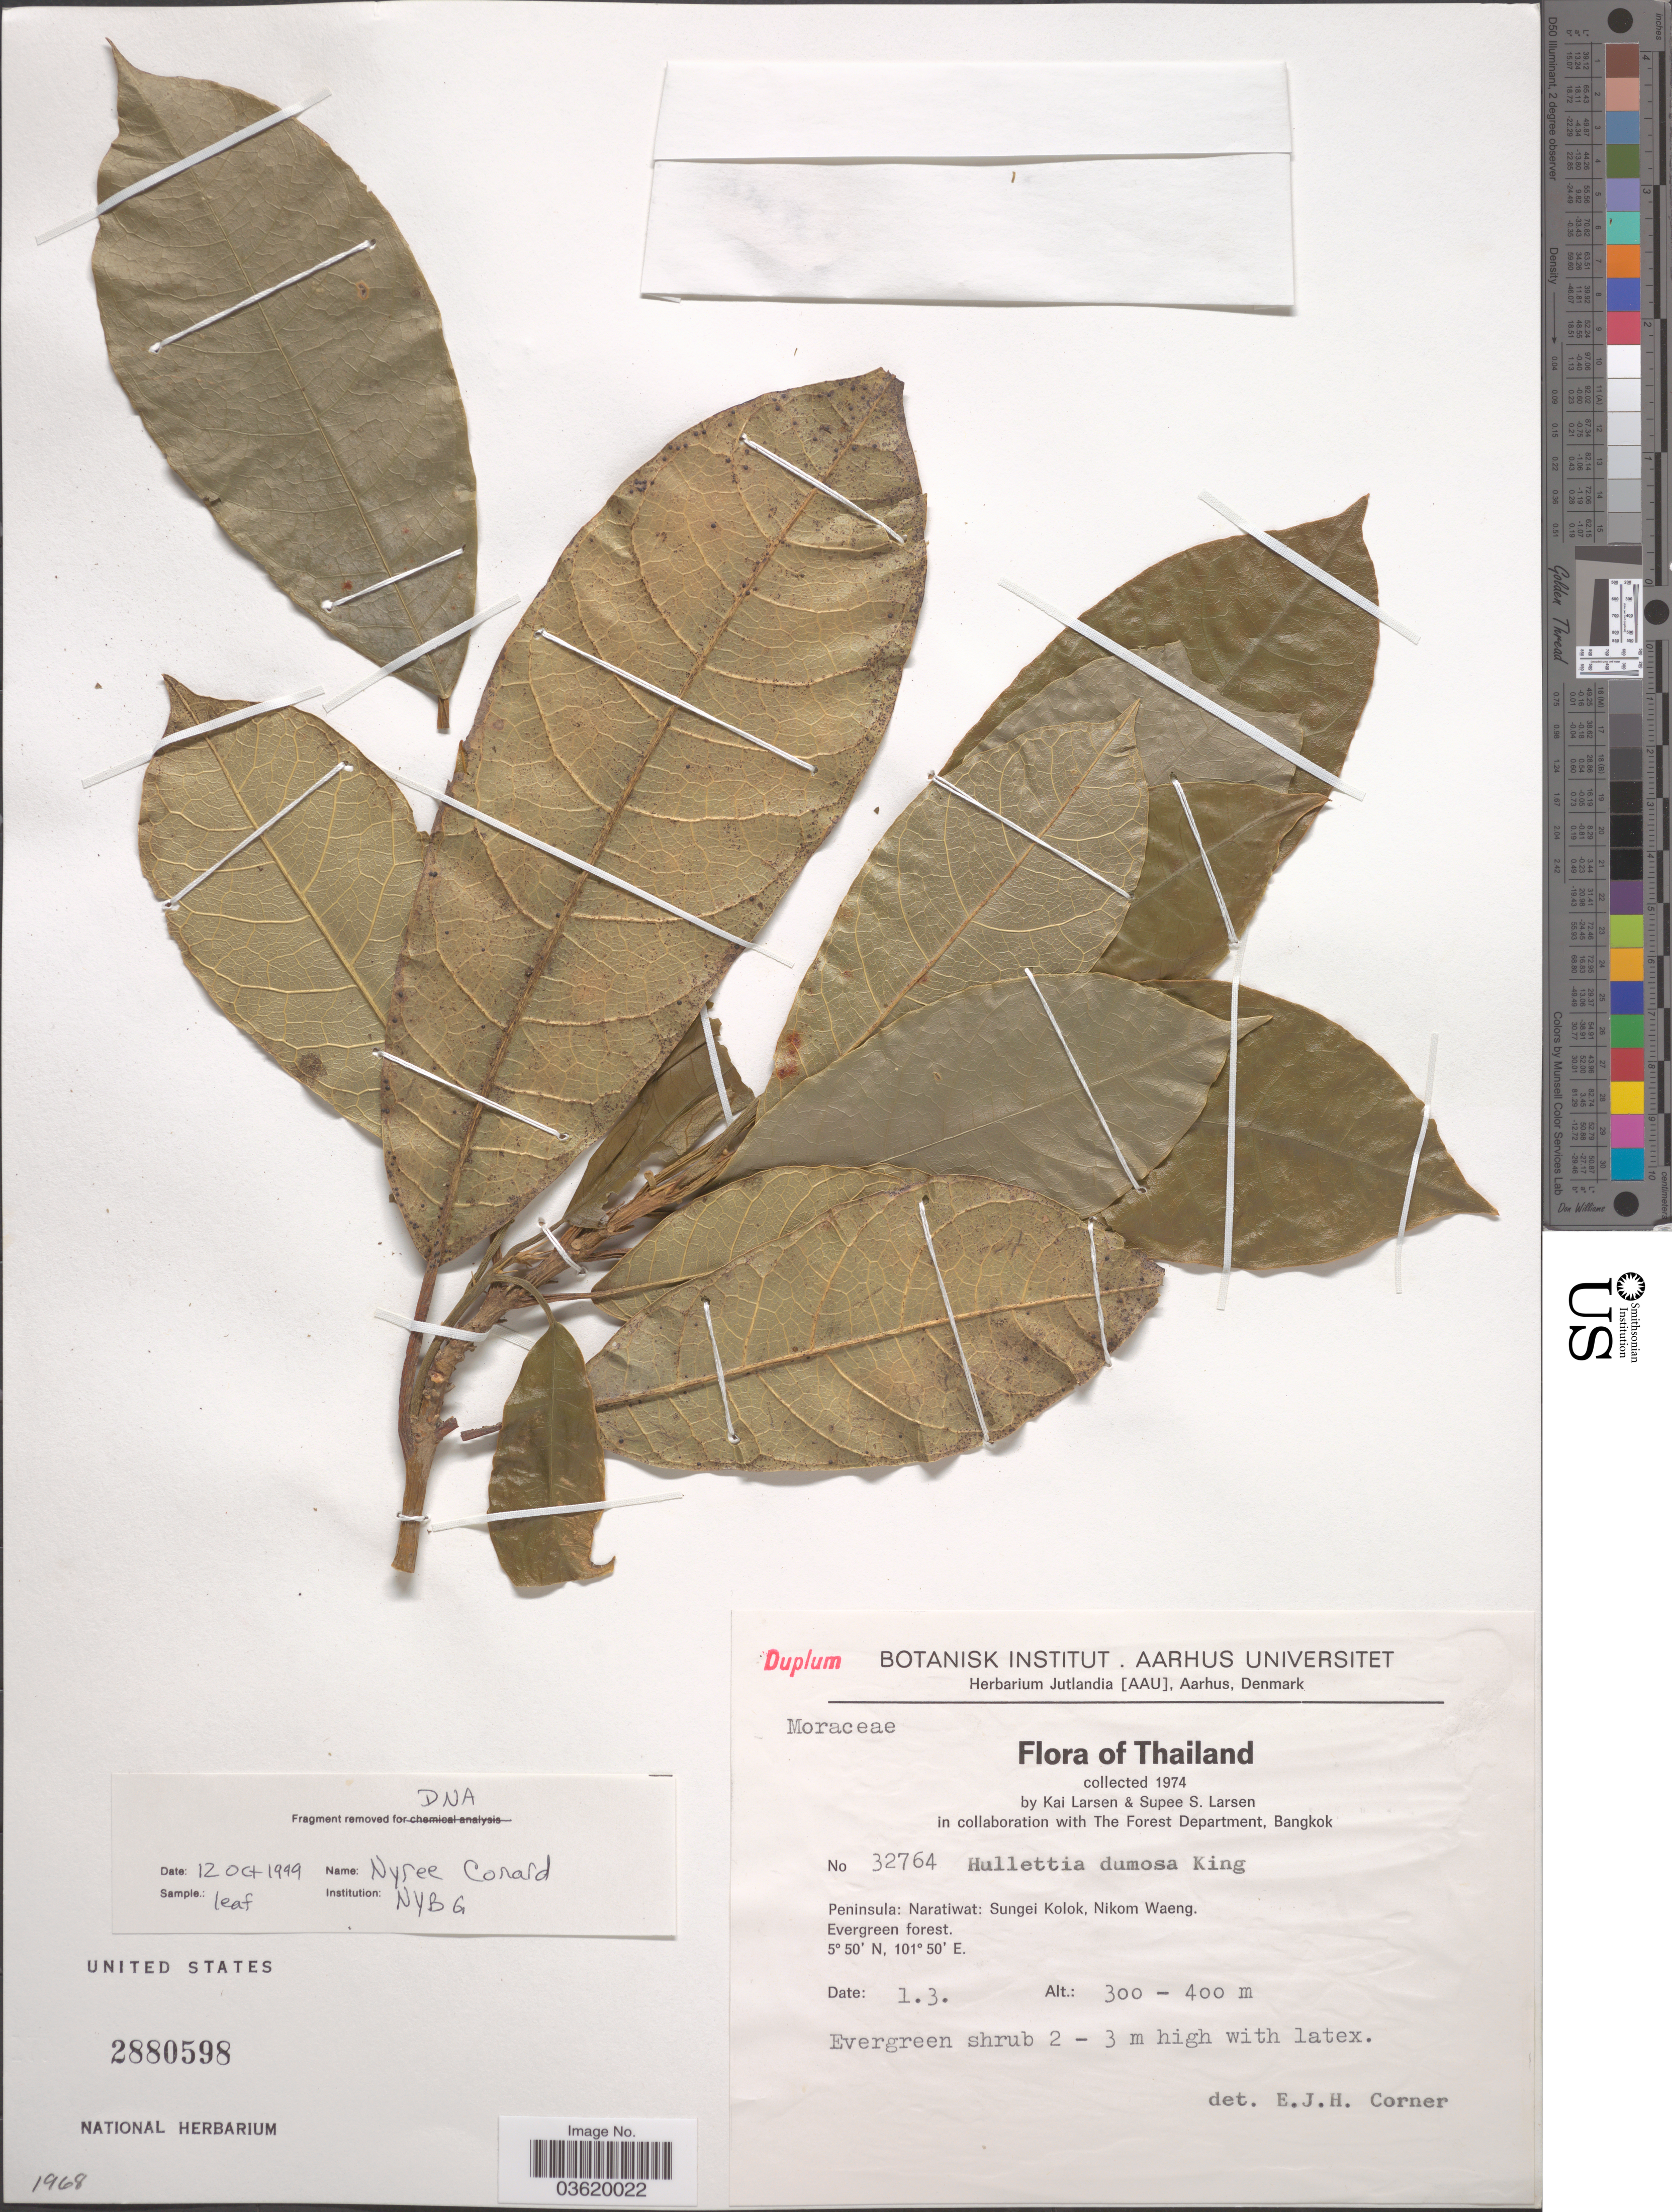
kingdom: Plantae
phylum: Tracheophyta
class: Magnoliopsida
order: Rosales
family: Moraceae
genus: Hullettia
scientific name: Hullettia dumosa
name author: R.M. King in Hook. f.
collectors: K. Larsen & S. Larsen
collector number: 32764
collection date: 1974-03-01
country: Thailand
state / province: Narathiwat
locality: Peninsula: Naratiwat: Sungei Kolok, Nikom Waeng.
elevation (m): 300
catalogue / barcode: US 2880598